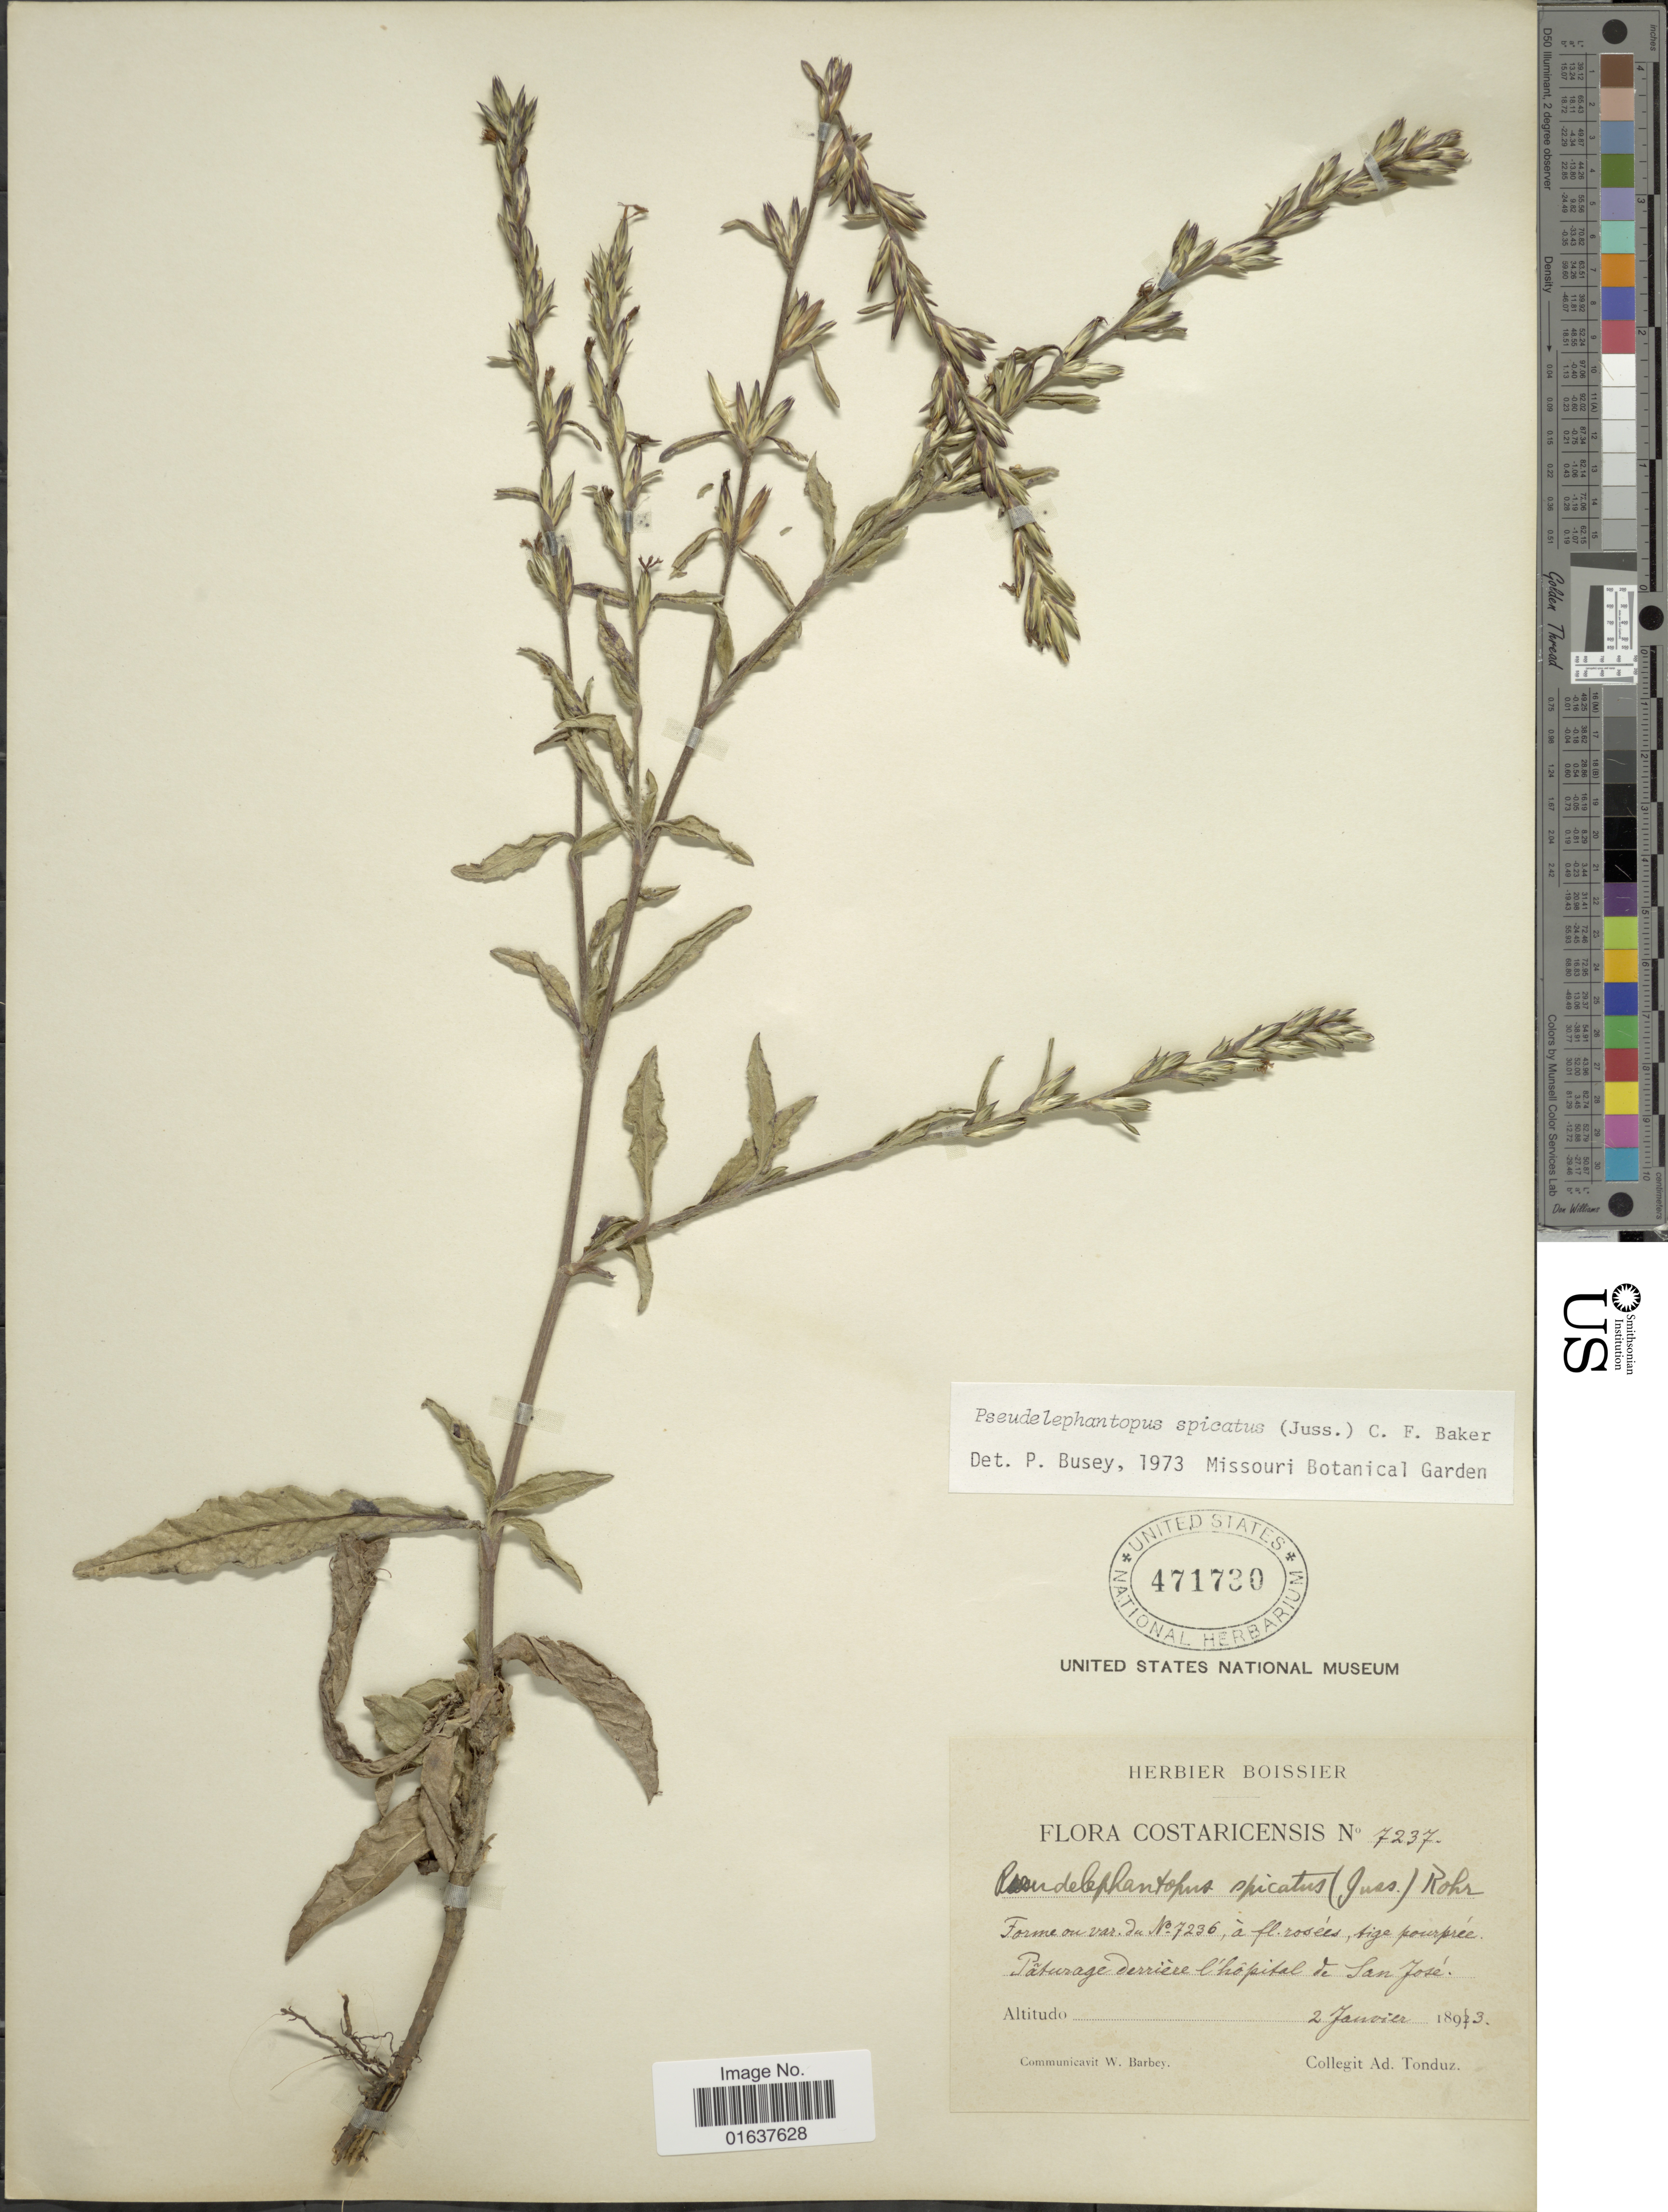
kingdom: Plantae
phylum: Tracheophyta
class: Magnoliopsida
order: Asterales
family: Asteraceae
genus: Pseudelephantopus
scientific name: Pseudelephantopus spicatus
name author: (Juss. ex Aubl.) C.F. Baker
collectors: A. Tonduz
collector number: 7237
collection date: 1893-01-02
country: Costa Rica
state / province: San José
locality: Paturage derriere Chopital de San Jose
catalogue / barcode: US 471730